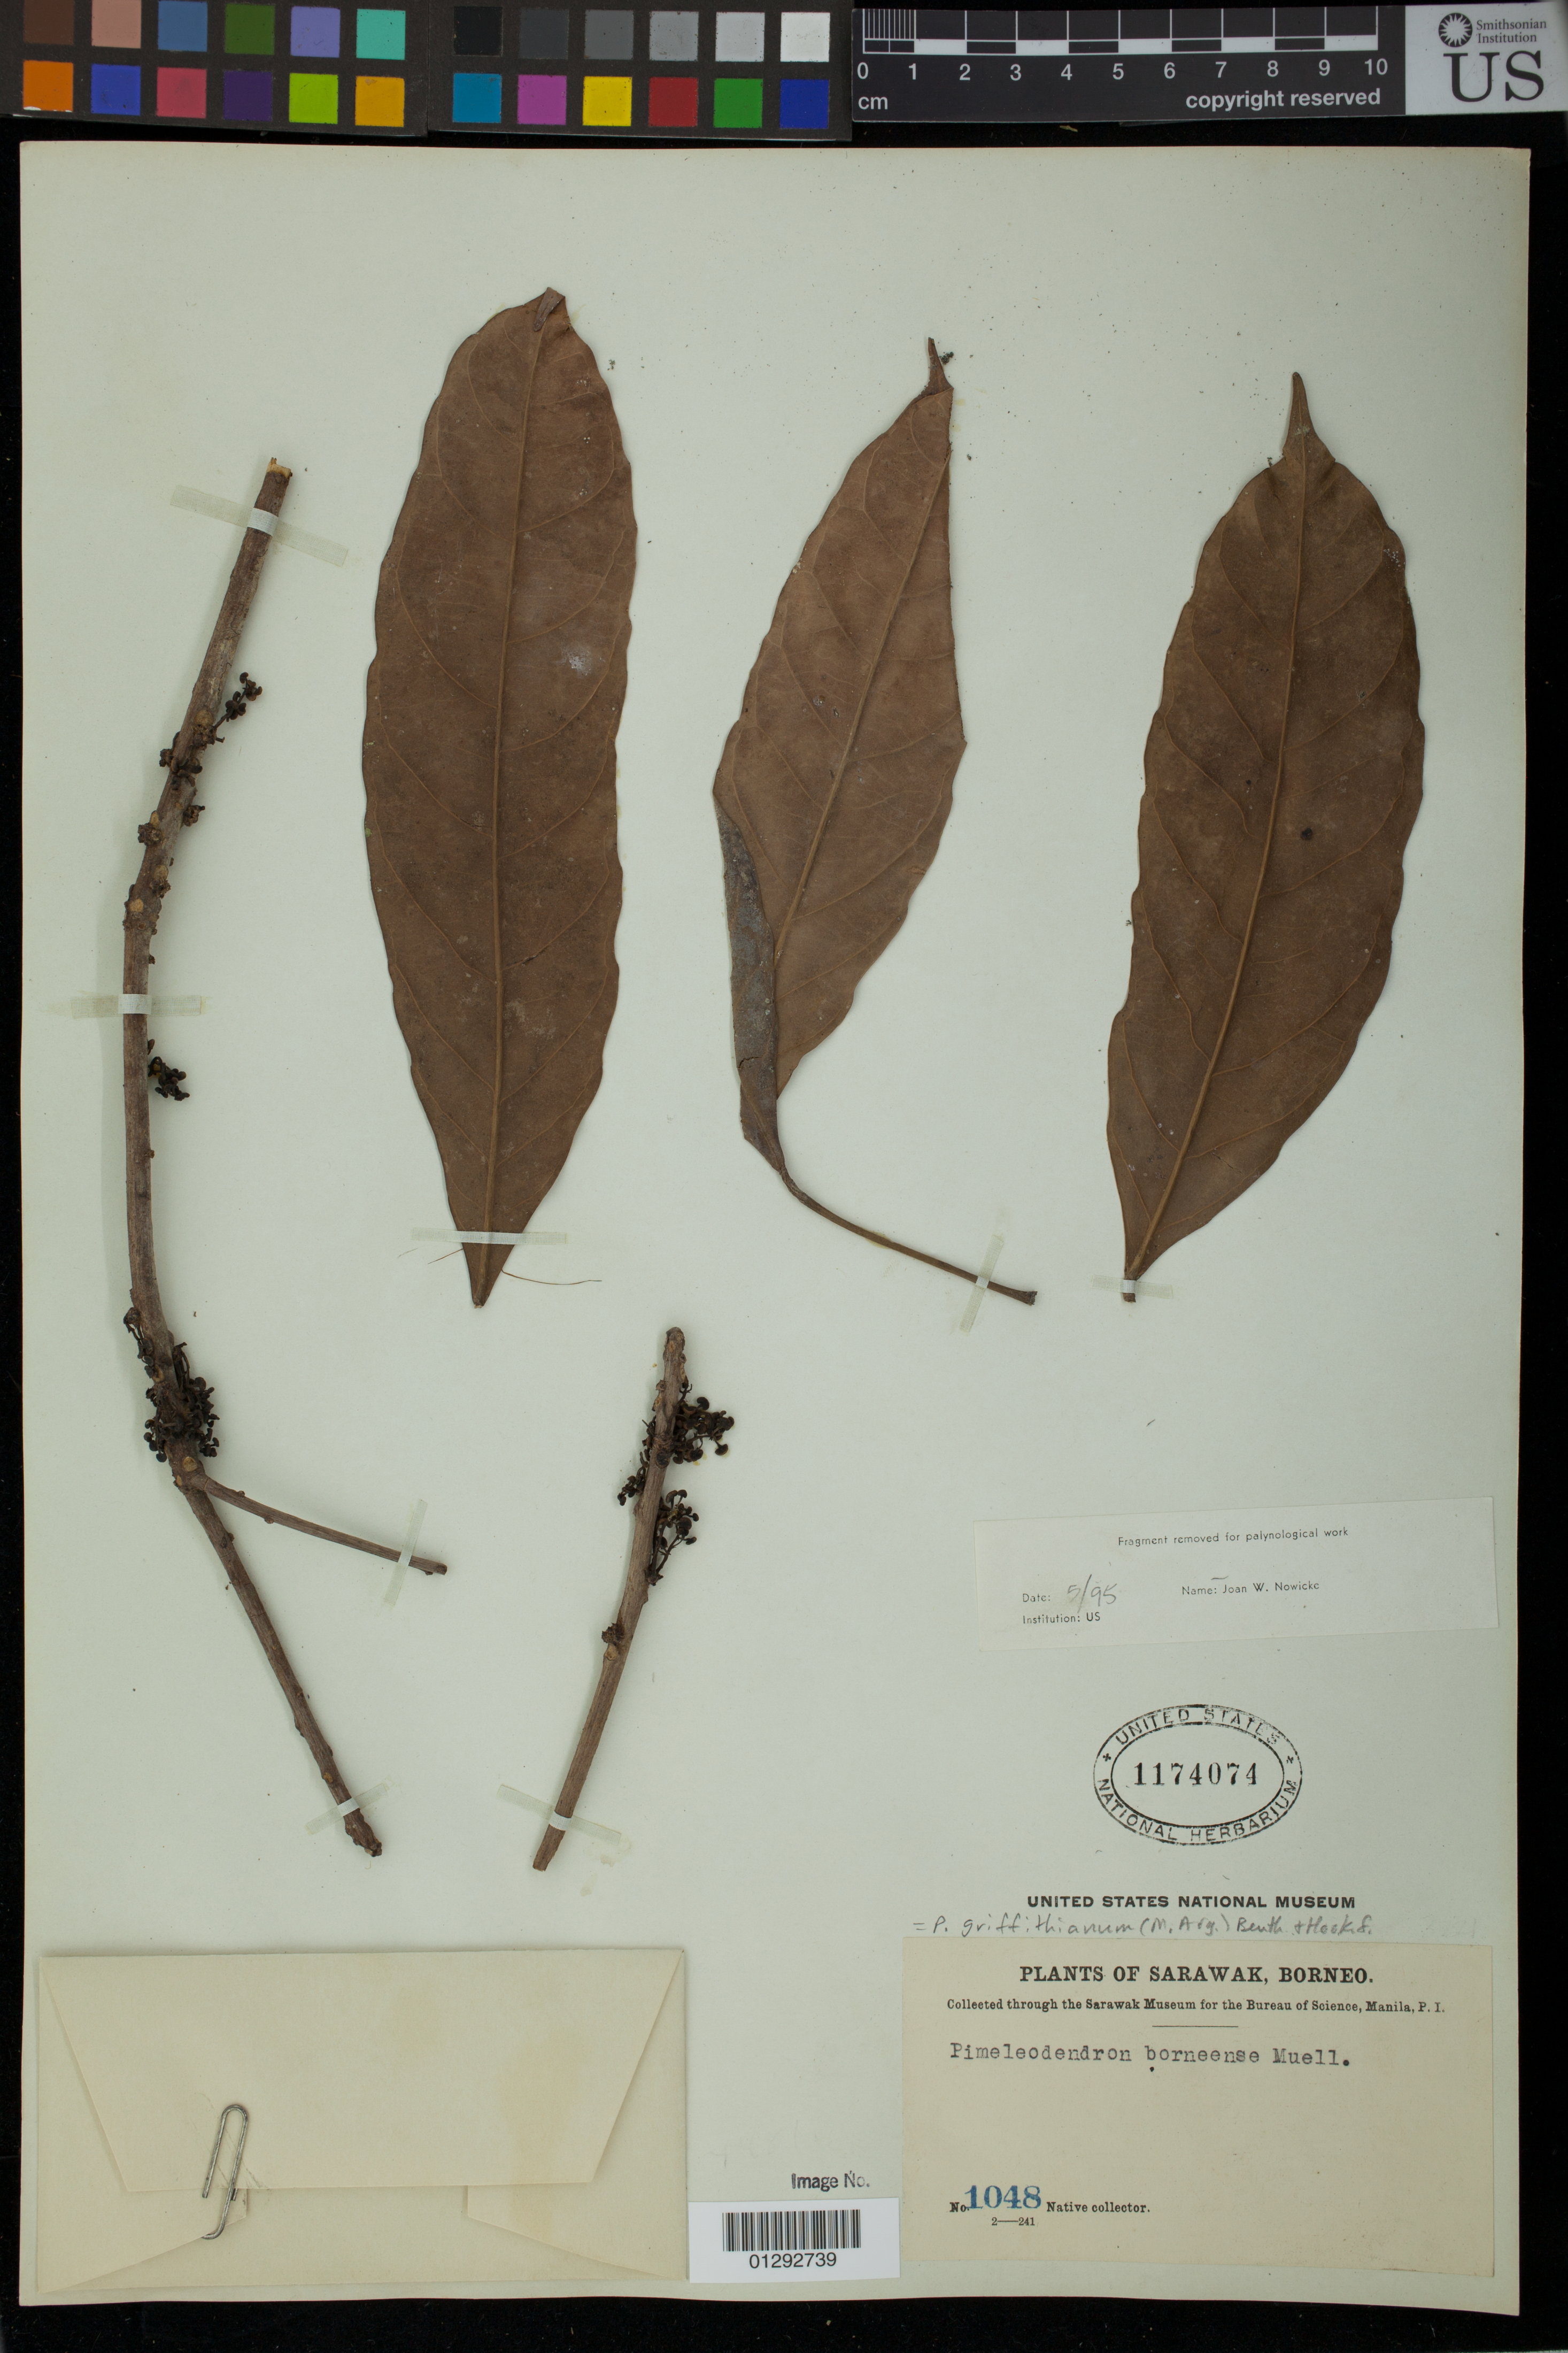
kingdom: Plantae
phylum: Tracheophyta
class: Magnoliopsida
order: Malpighiales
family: Euphorbiaceae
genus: Pimelodendron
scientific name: Pimelodendron griffithianum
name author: (Müll. Arg.) Benth. ex Hook. f.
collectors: Native collector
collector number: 1048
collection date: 1995-05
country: Malaysia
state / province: Sarawak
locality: Borneo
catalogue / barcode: US 1174074